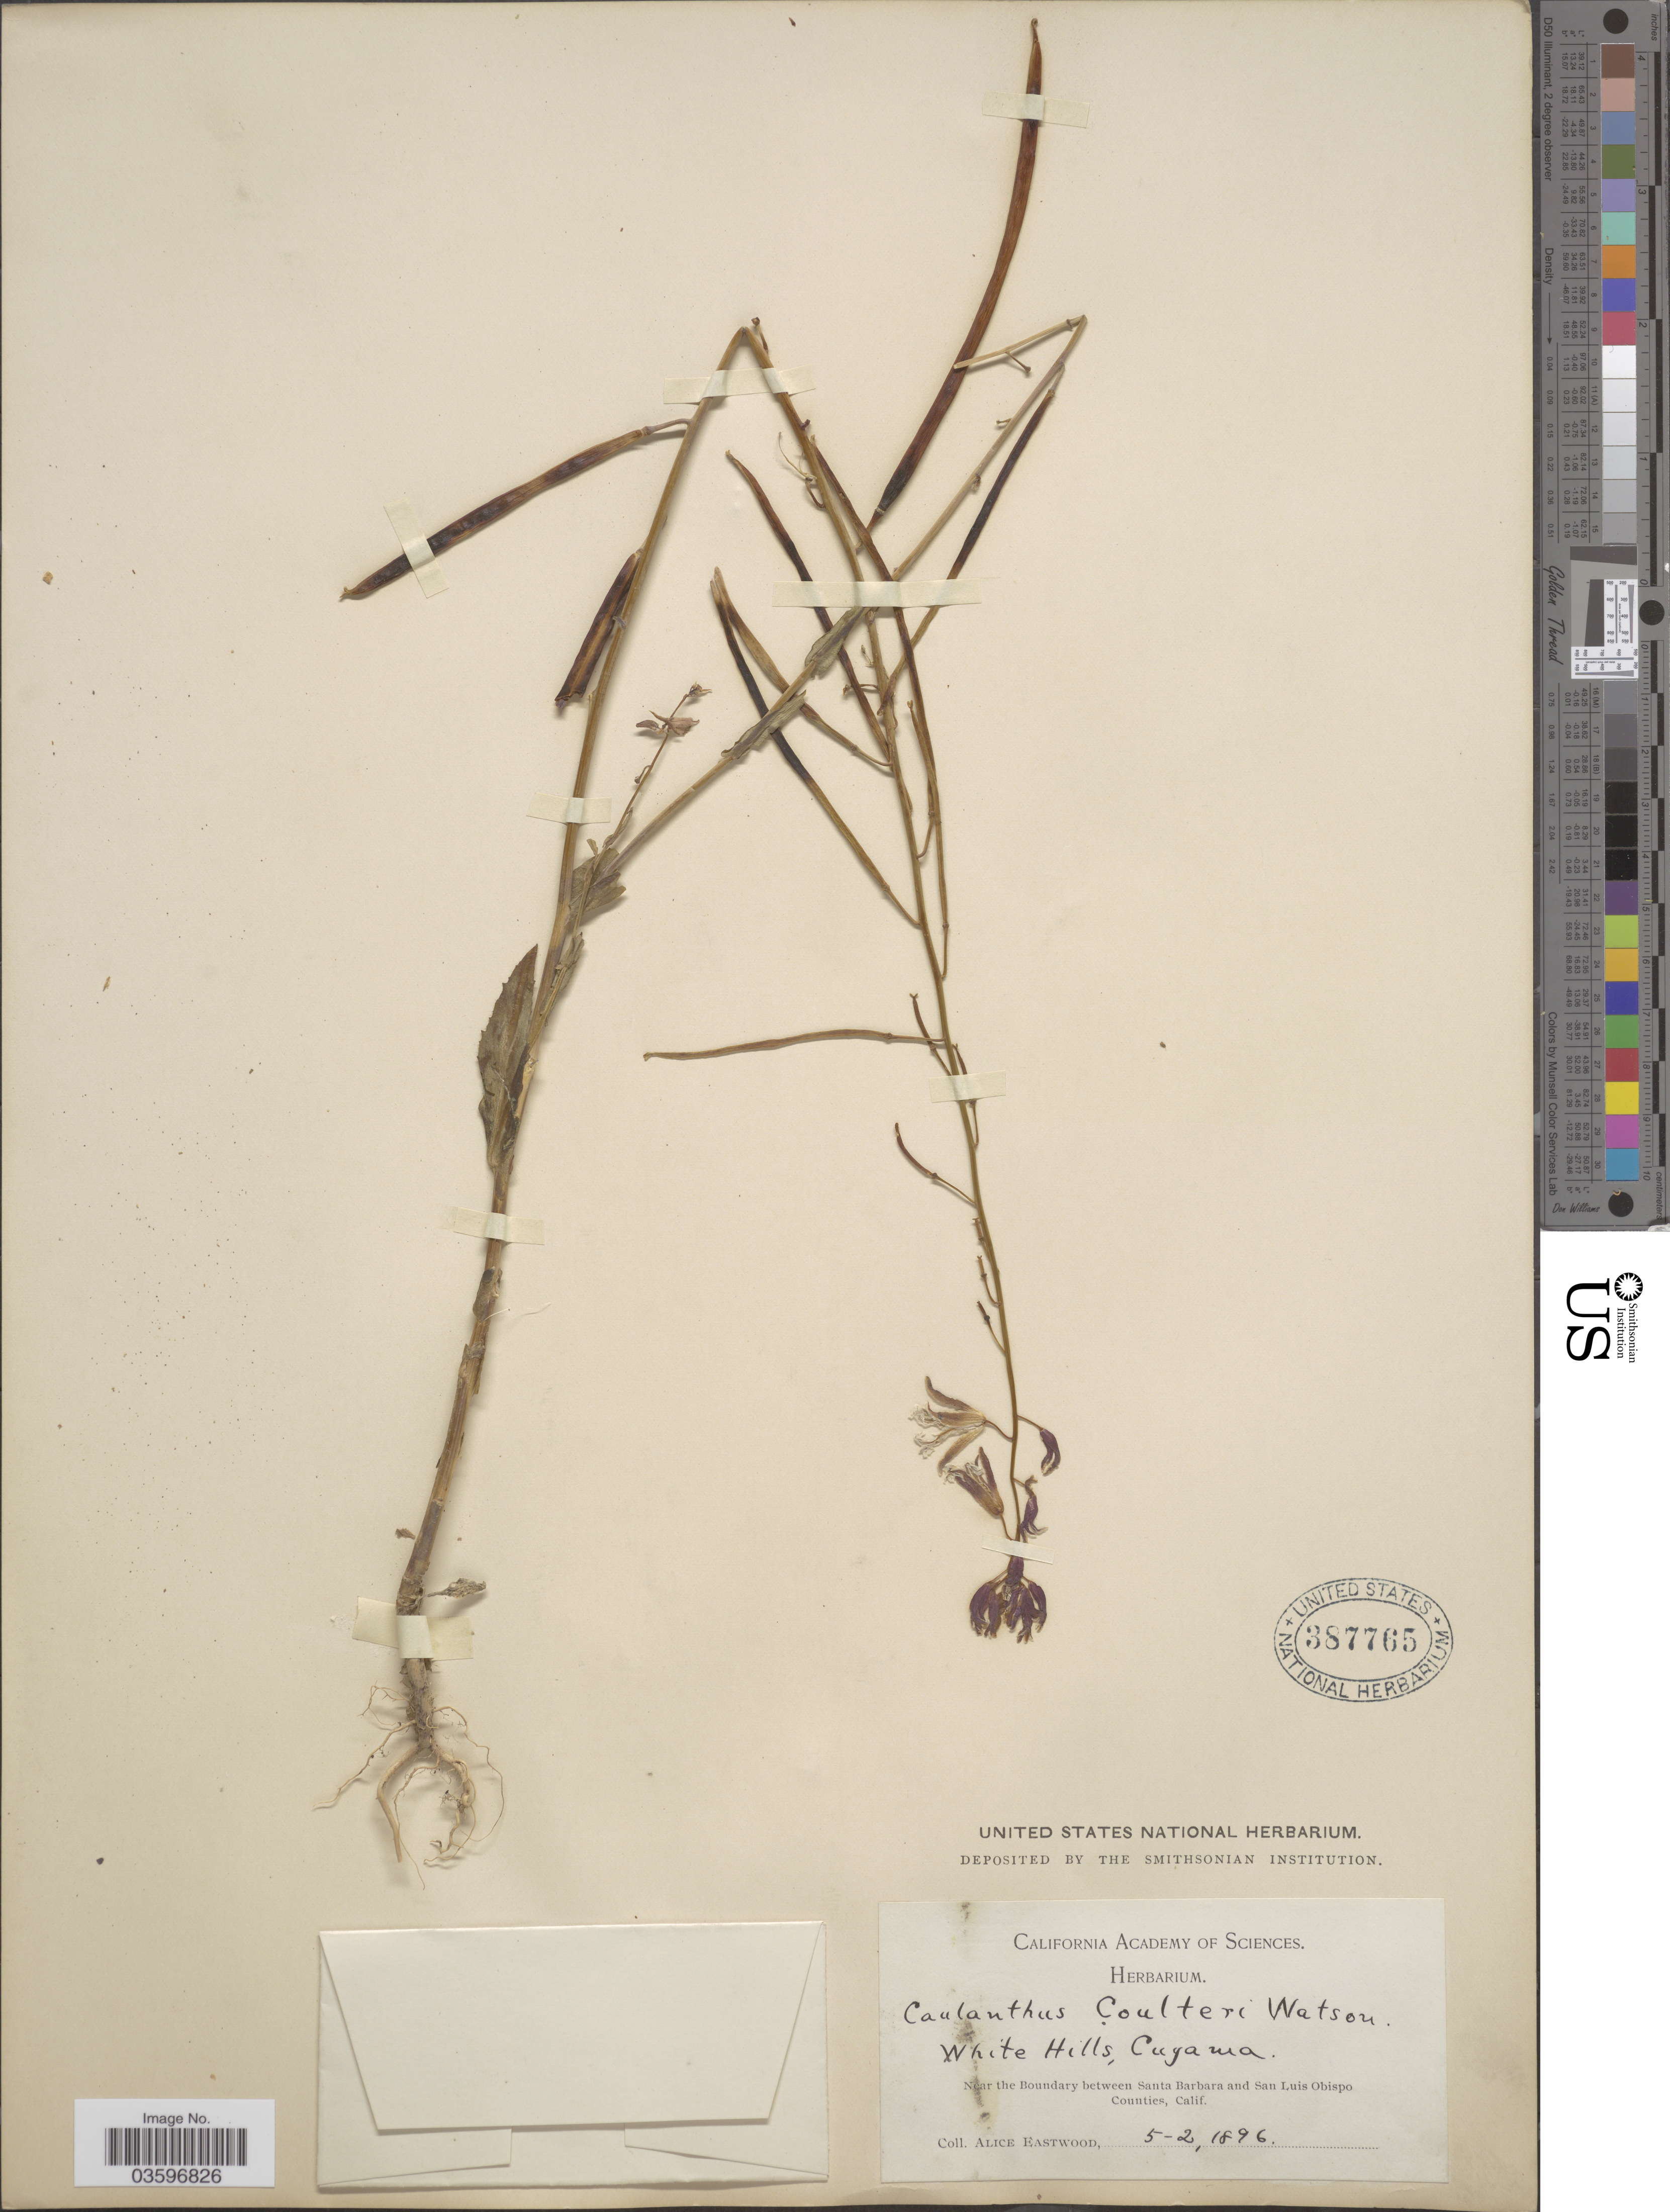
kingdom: Plantae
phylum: Tracheophyta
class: Magnoliopsida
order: Brassicales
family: Brassicaceae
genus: Caulanthus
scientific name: Caulanthus coulteri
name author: S. Watson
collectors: A. Eastwood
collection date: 1896-05-02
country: United States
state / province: California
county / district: Santa Barbara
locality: White Hills, Cuyama. Near the Boundary between Santa Barbara and San Luis Obispo Counties.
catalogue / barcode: US 387765